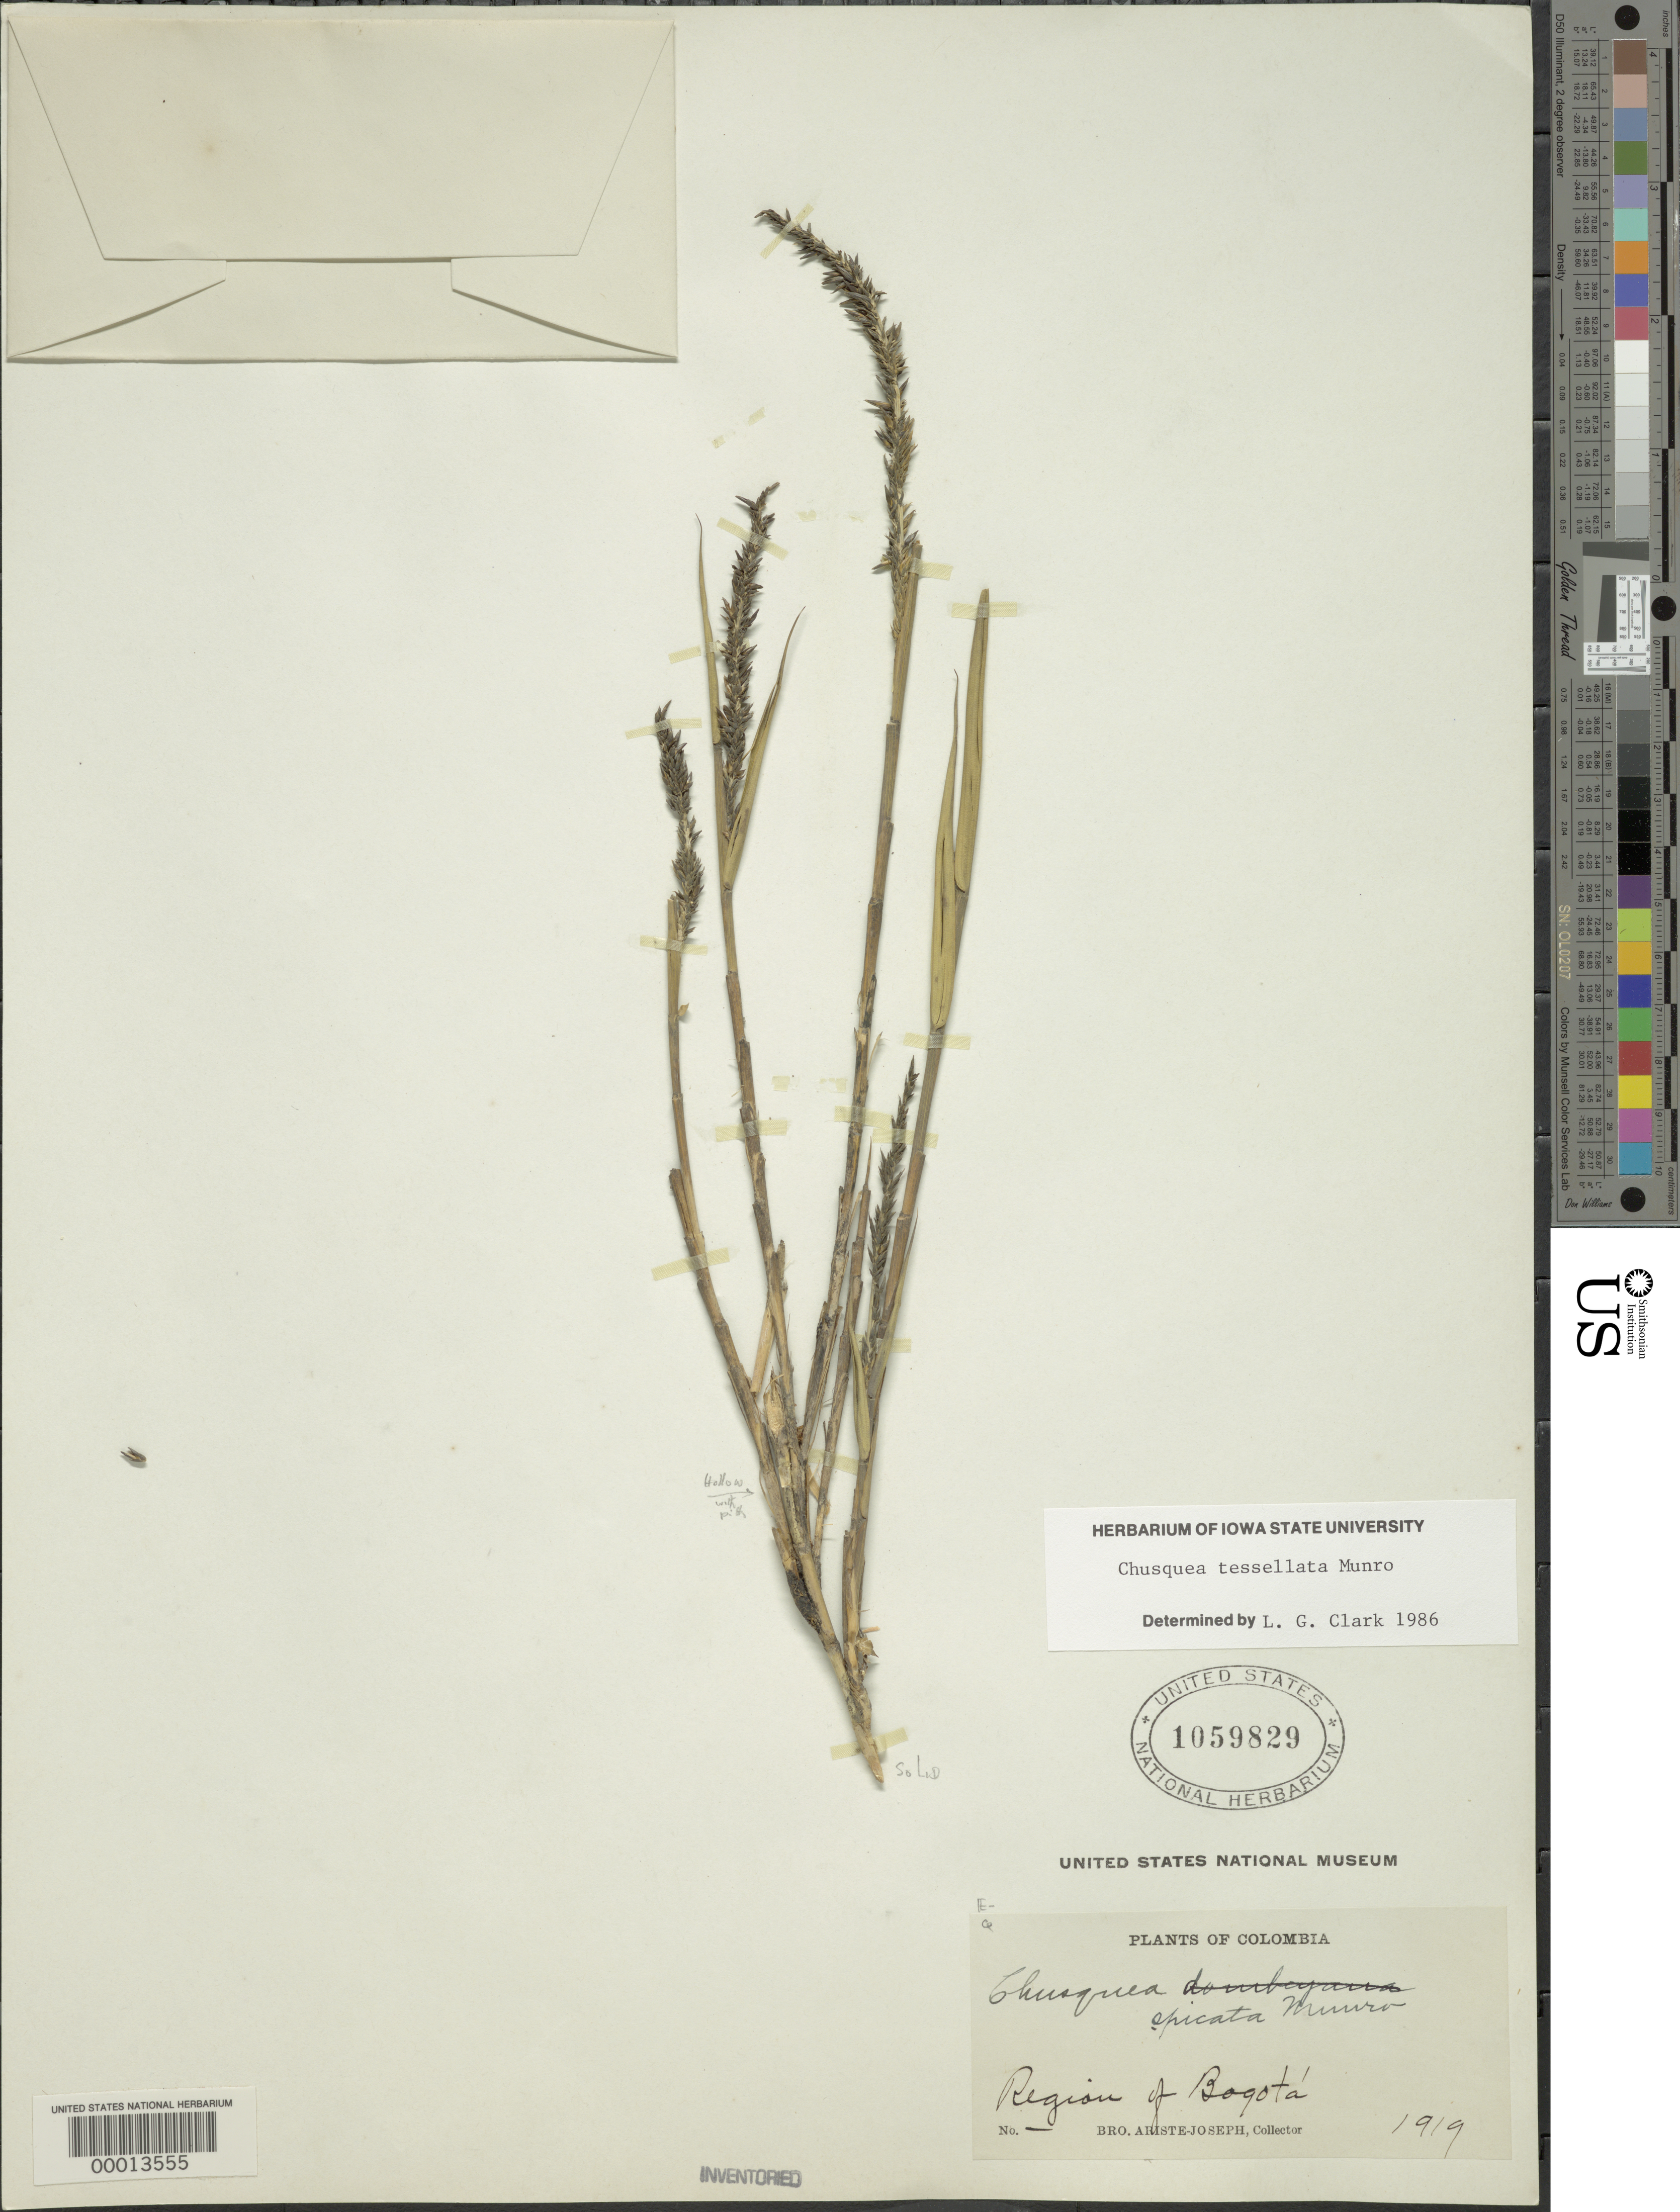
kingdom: Plantae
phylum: Tracheophyta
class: Liliopsida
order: Poales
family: Poaceae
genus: Chusquea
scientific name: Chusquea tessellata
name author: Munro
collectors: Bro. Ariste-Joseph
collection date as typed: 1919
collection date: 1919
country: Colombia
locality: Bogota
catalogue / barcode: US 1059829